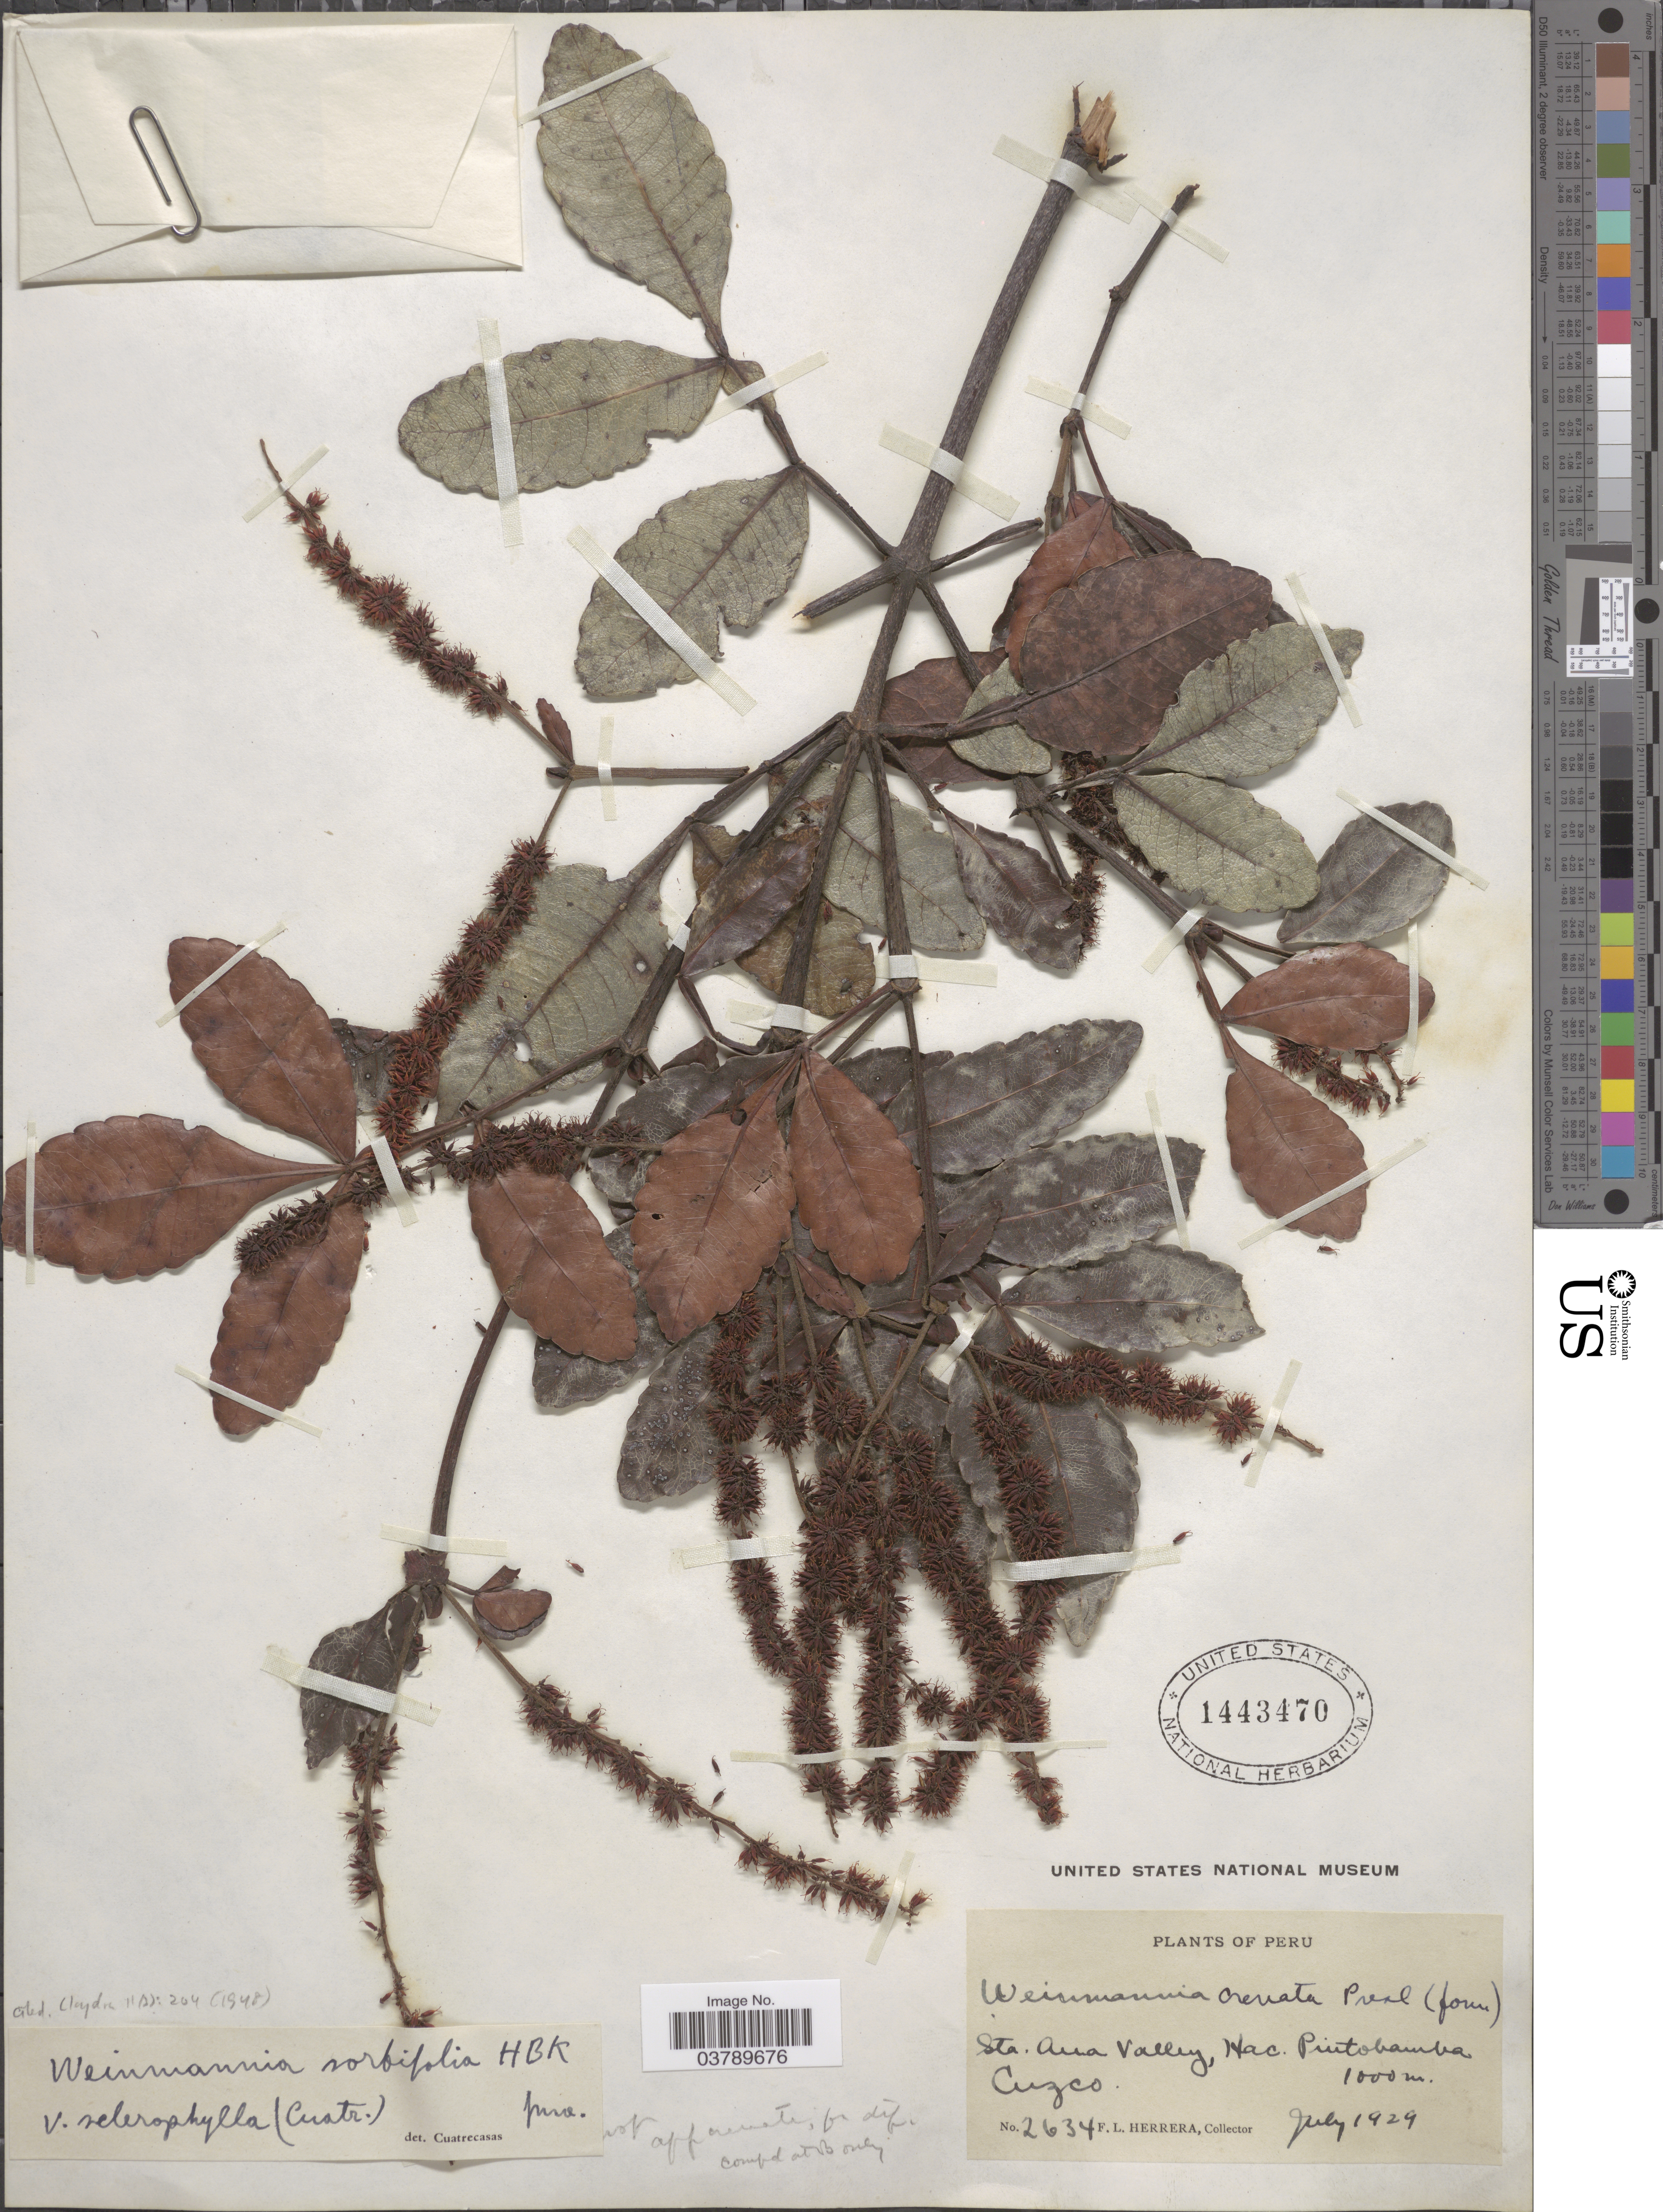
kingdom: Plantae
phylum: Tracheophyta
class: Magnoliopsida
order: Oxalidales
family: Cunoniaceae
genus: Weinmannia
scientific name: Weinmannia sorbifolia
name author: Kunth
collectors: F. L. Herrera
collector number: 2634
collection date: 1929-07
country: Peru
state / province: Cusco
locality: Sta. Ana Valley, Hac. Pintobamba*. Cuzco.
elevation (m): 1000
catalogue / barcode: US 1443470